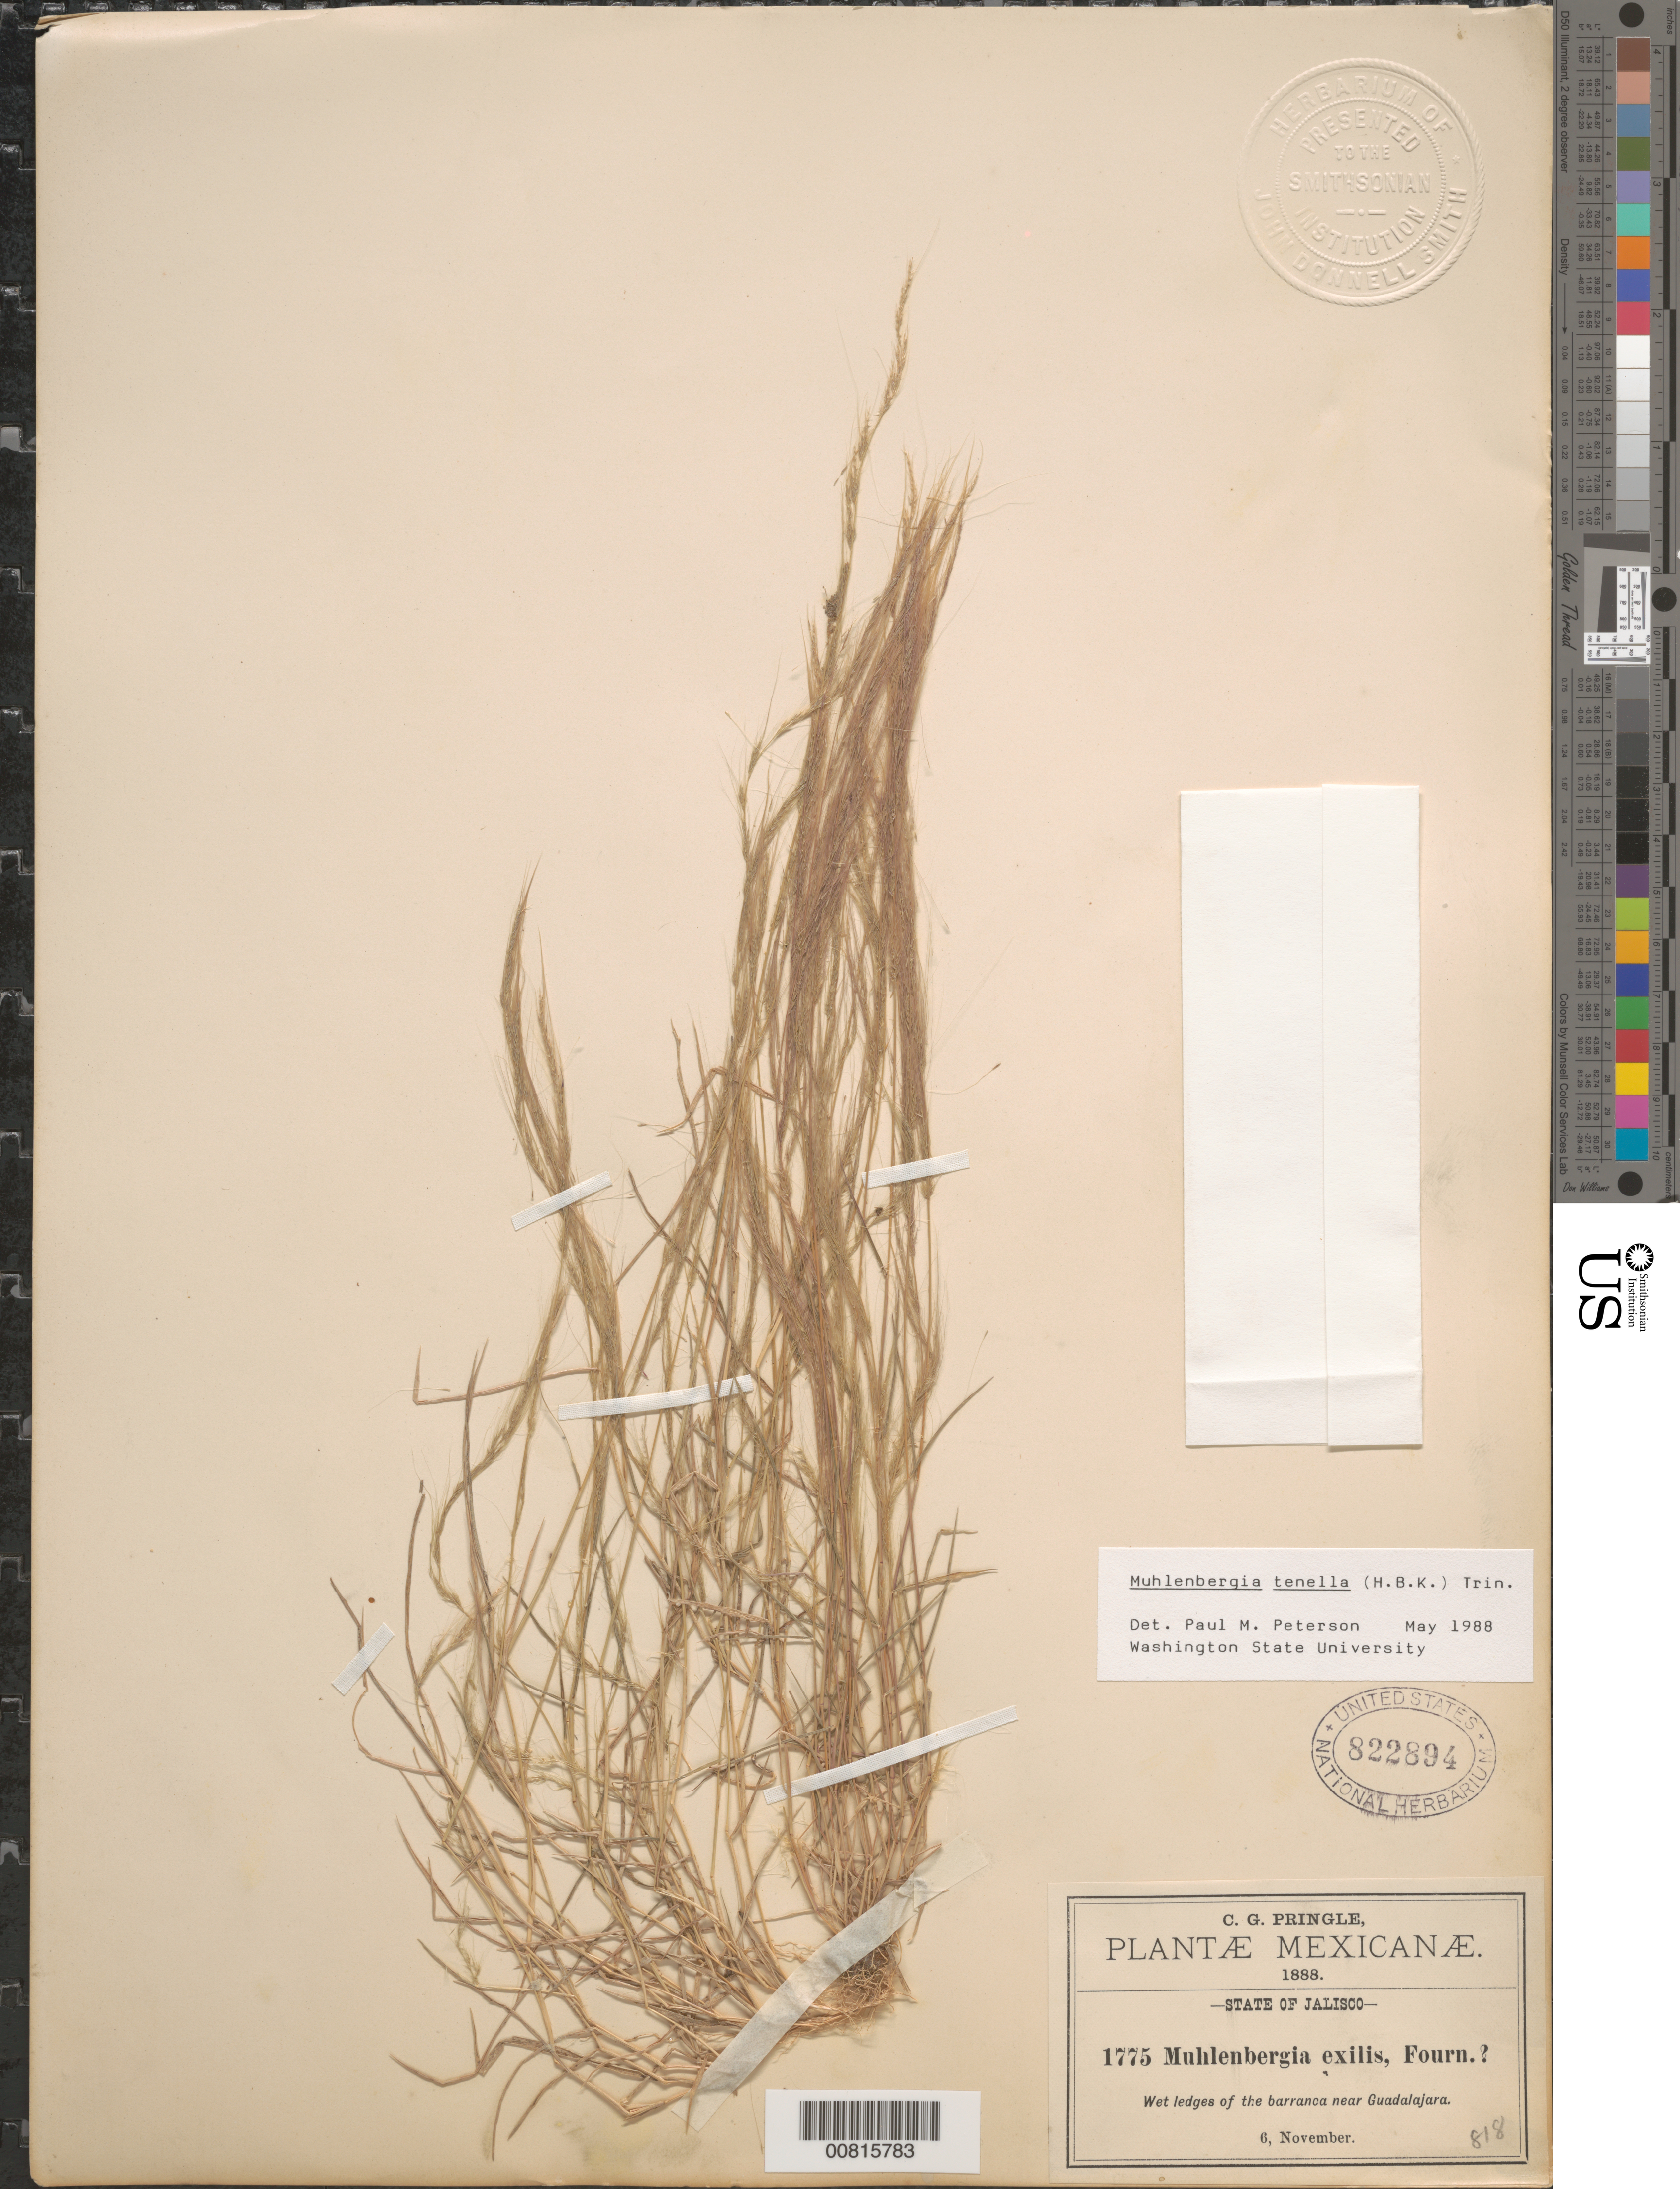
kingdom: Plantae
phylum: Tracheophyta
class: Liliopsida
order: Poales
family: Poaceae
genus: Muhlenbergia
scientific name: Muhlenbergia tenella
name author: (Kunth) Trin.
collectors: C. G. Pringle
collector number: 1775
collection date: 1888-11-06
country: Mexico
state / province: Jalisco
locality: Hillsides near Guadalajara, mpio. Guadalajara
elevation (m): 1600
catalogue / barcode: US 822894